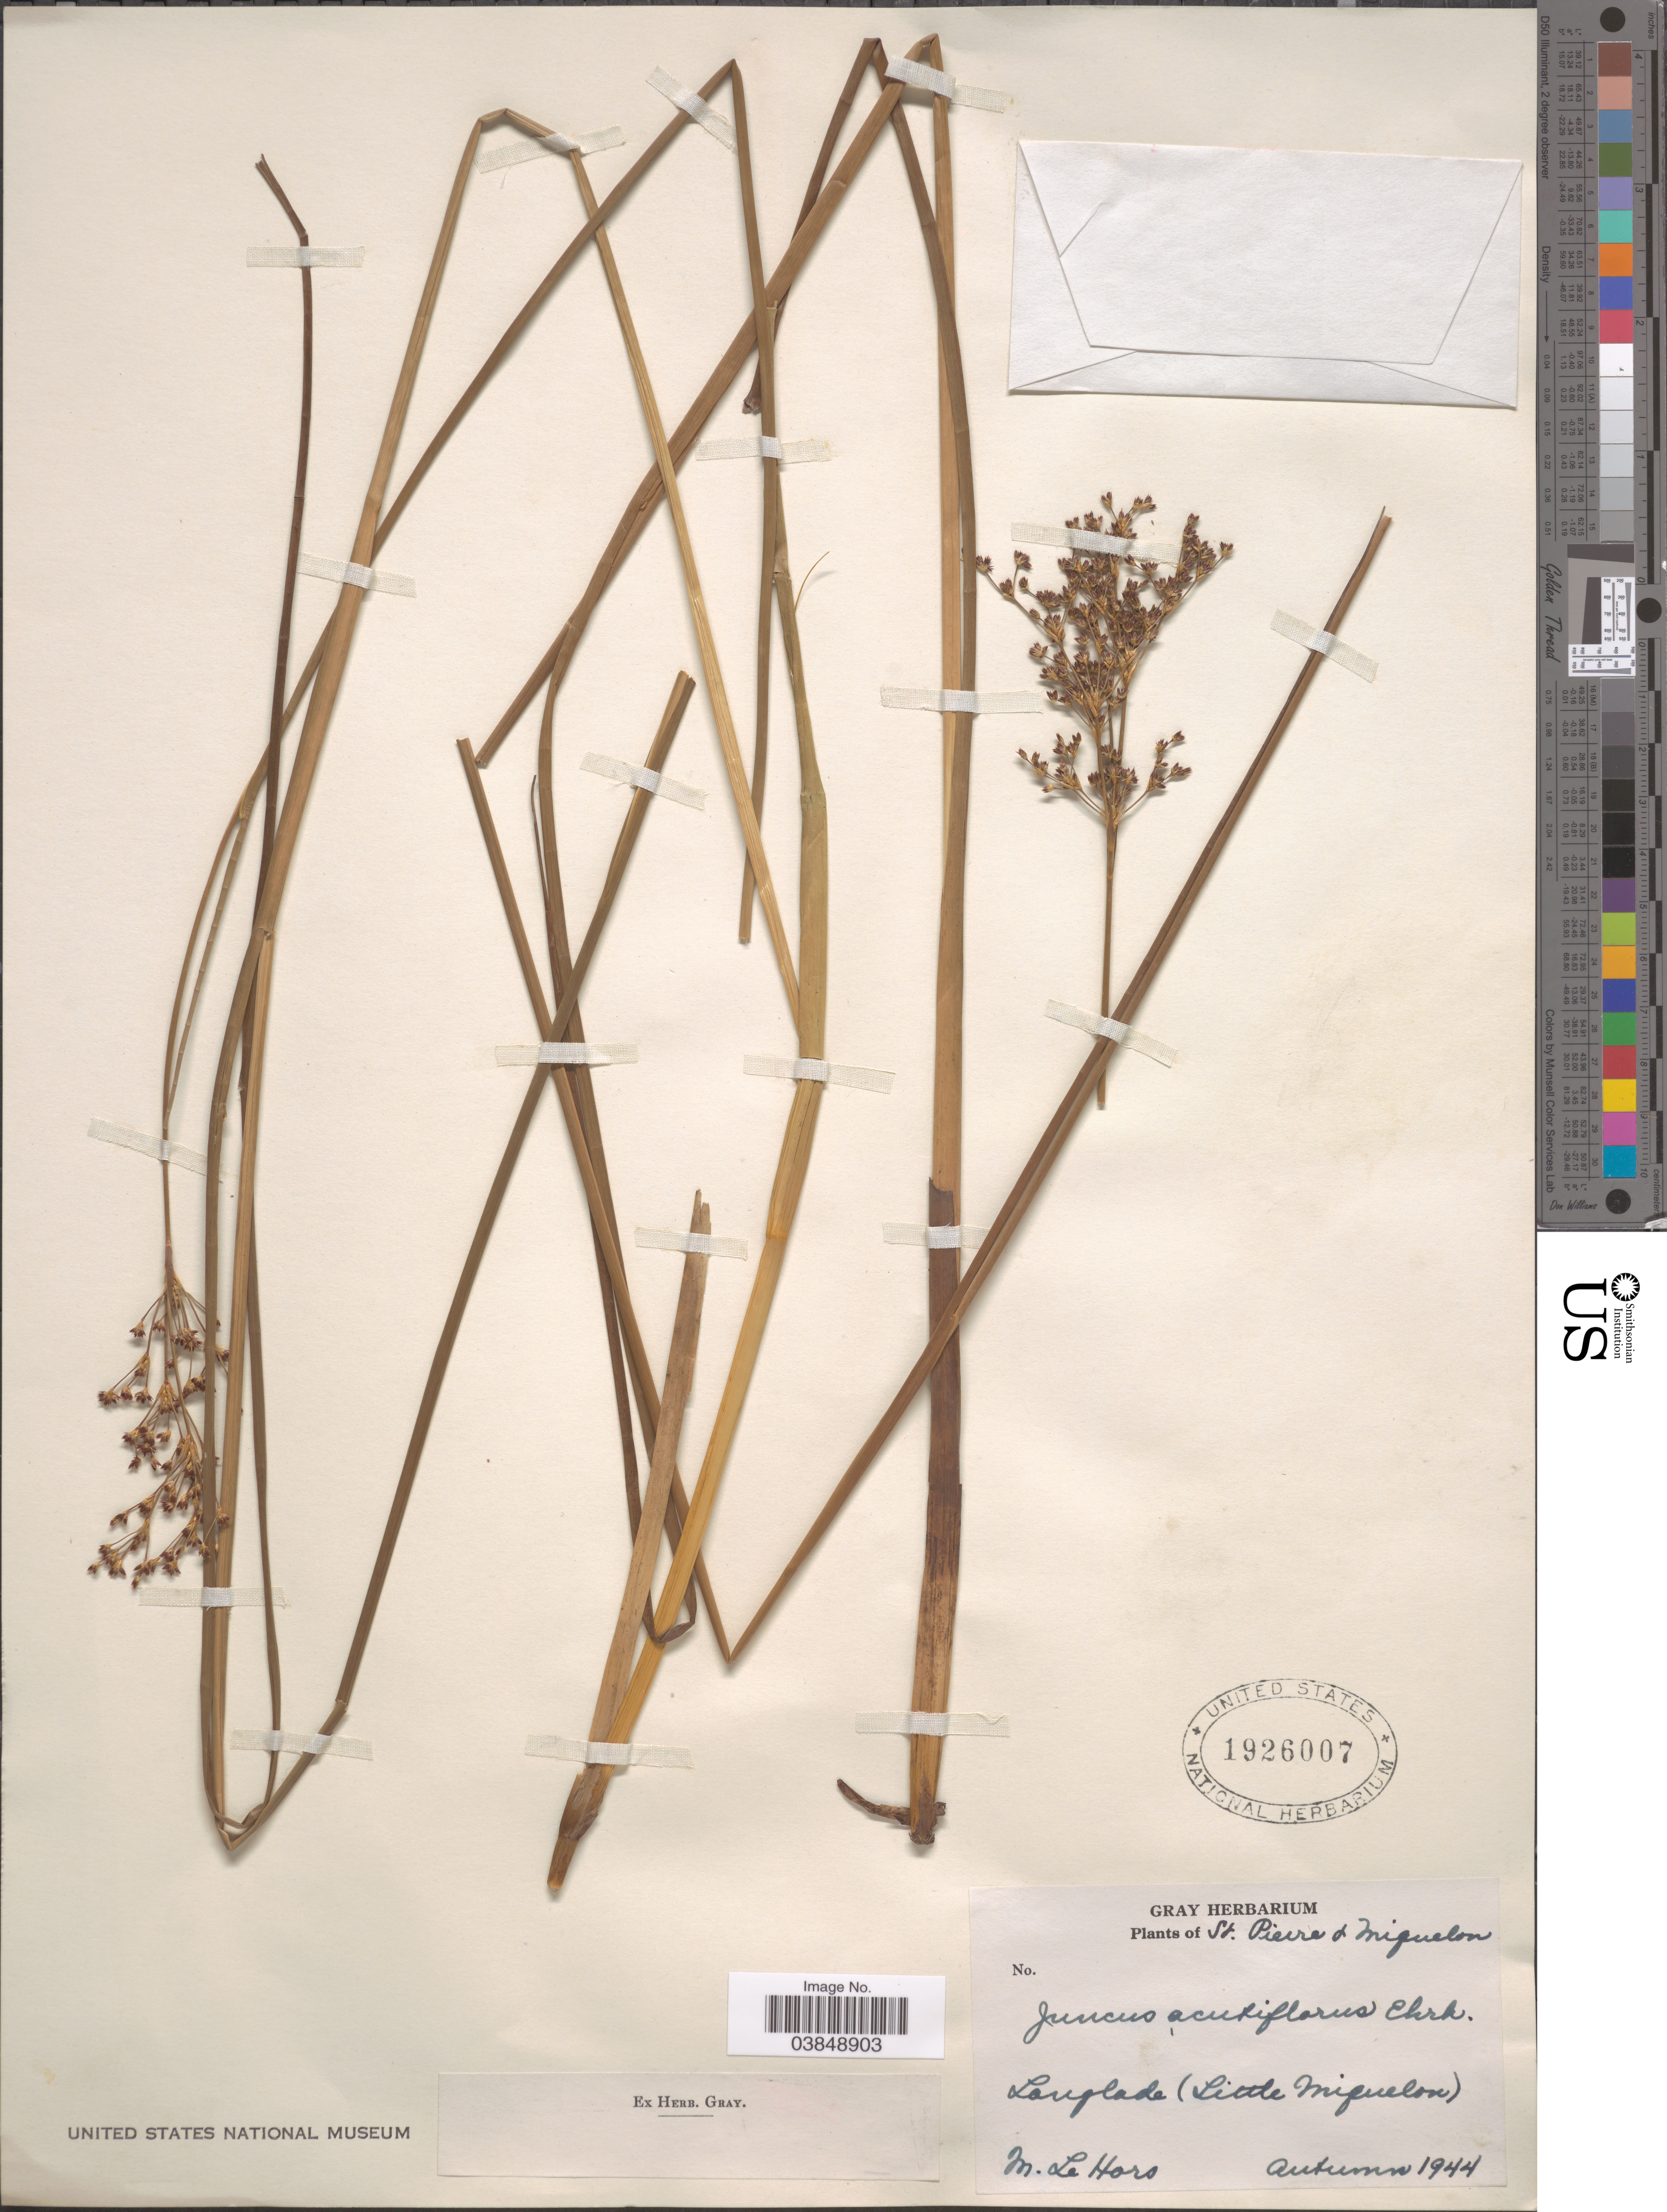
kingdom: Plantae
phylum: Tracheophyta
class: Liliopsida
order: Poales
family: Juncaceae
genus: Juncus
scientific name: Juncus acutiflorus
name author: Ehrh. ex Hoffm.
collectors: M. Le Hors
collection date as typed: Autumn 1944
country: St. Pierre et Miquelon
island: Langlade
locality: Langlade (Little Miquelon).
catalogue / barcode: US 1926007